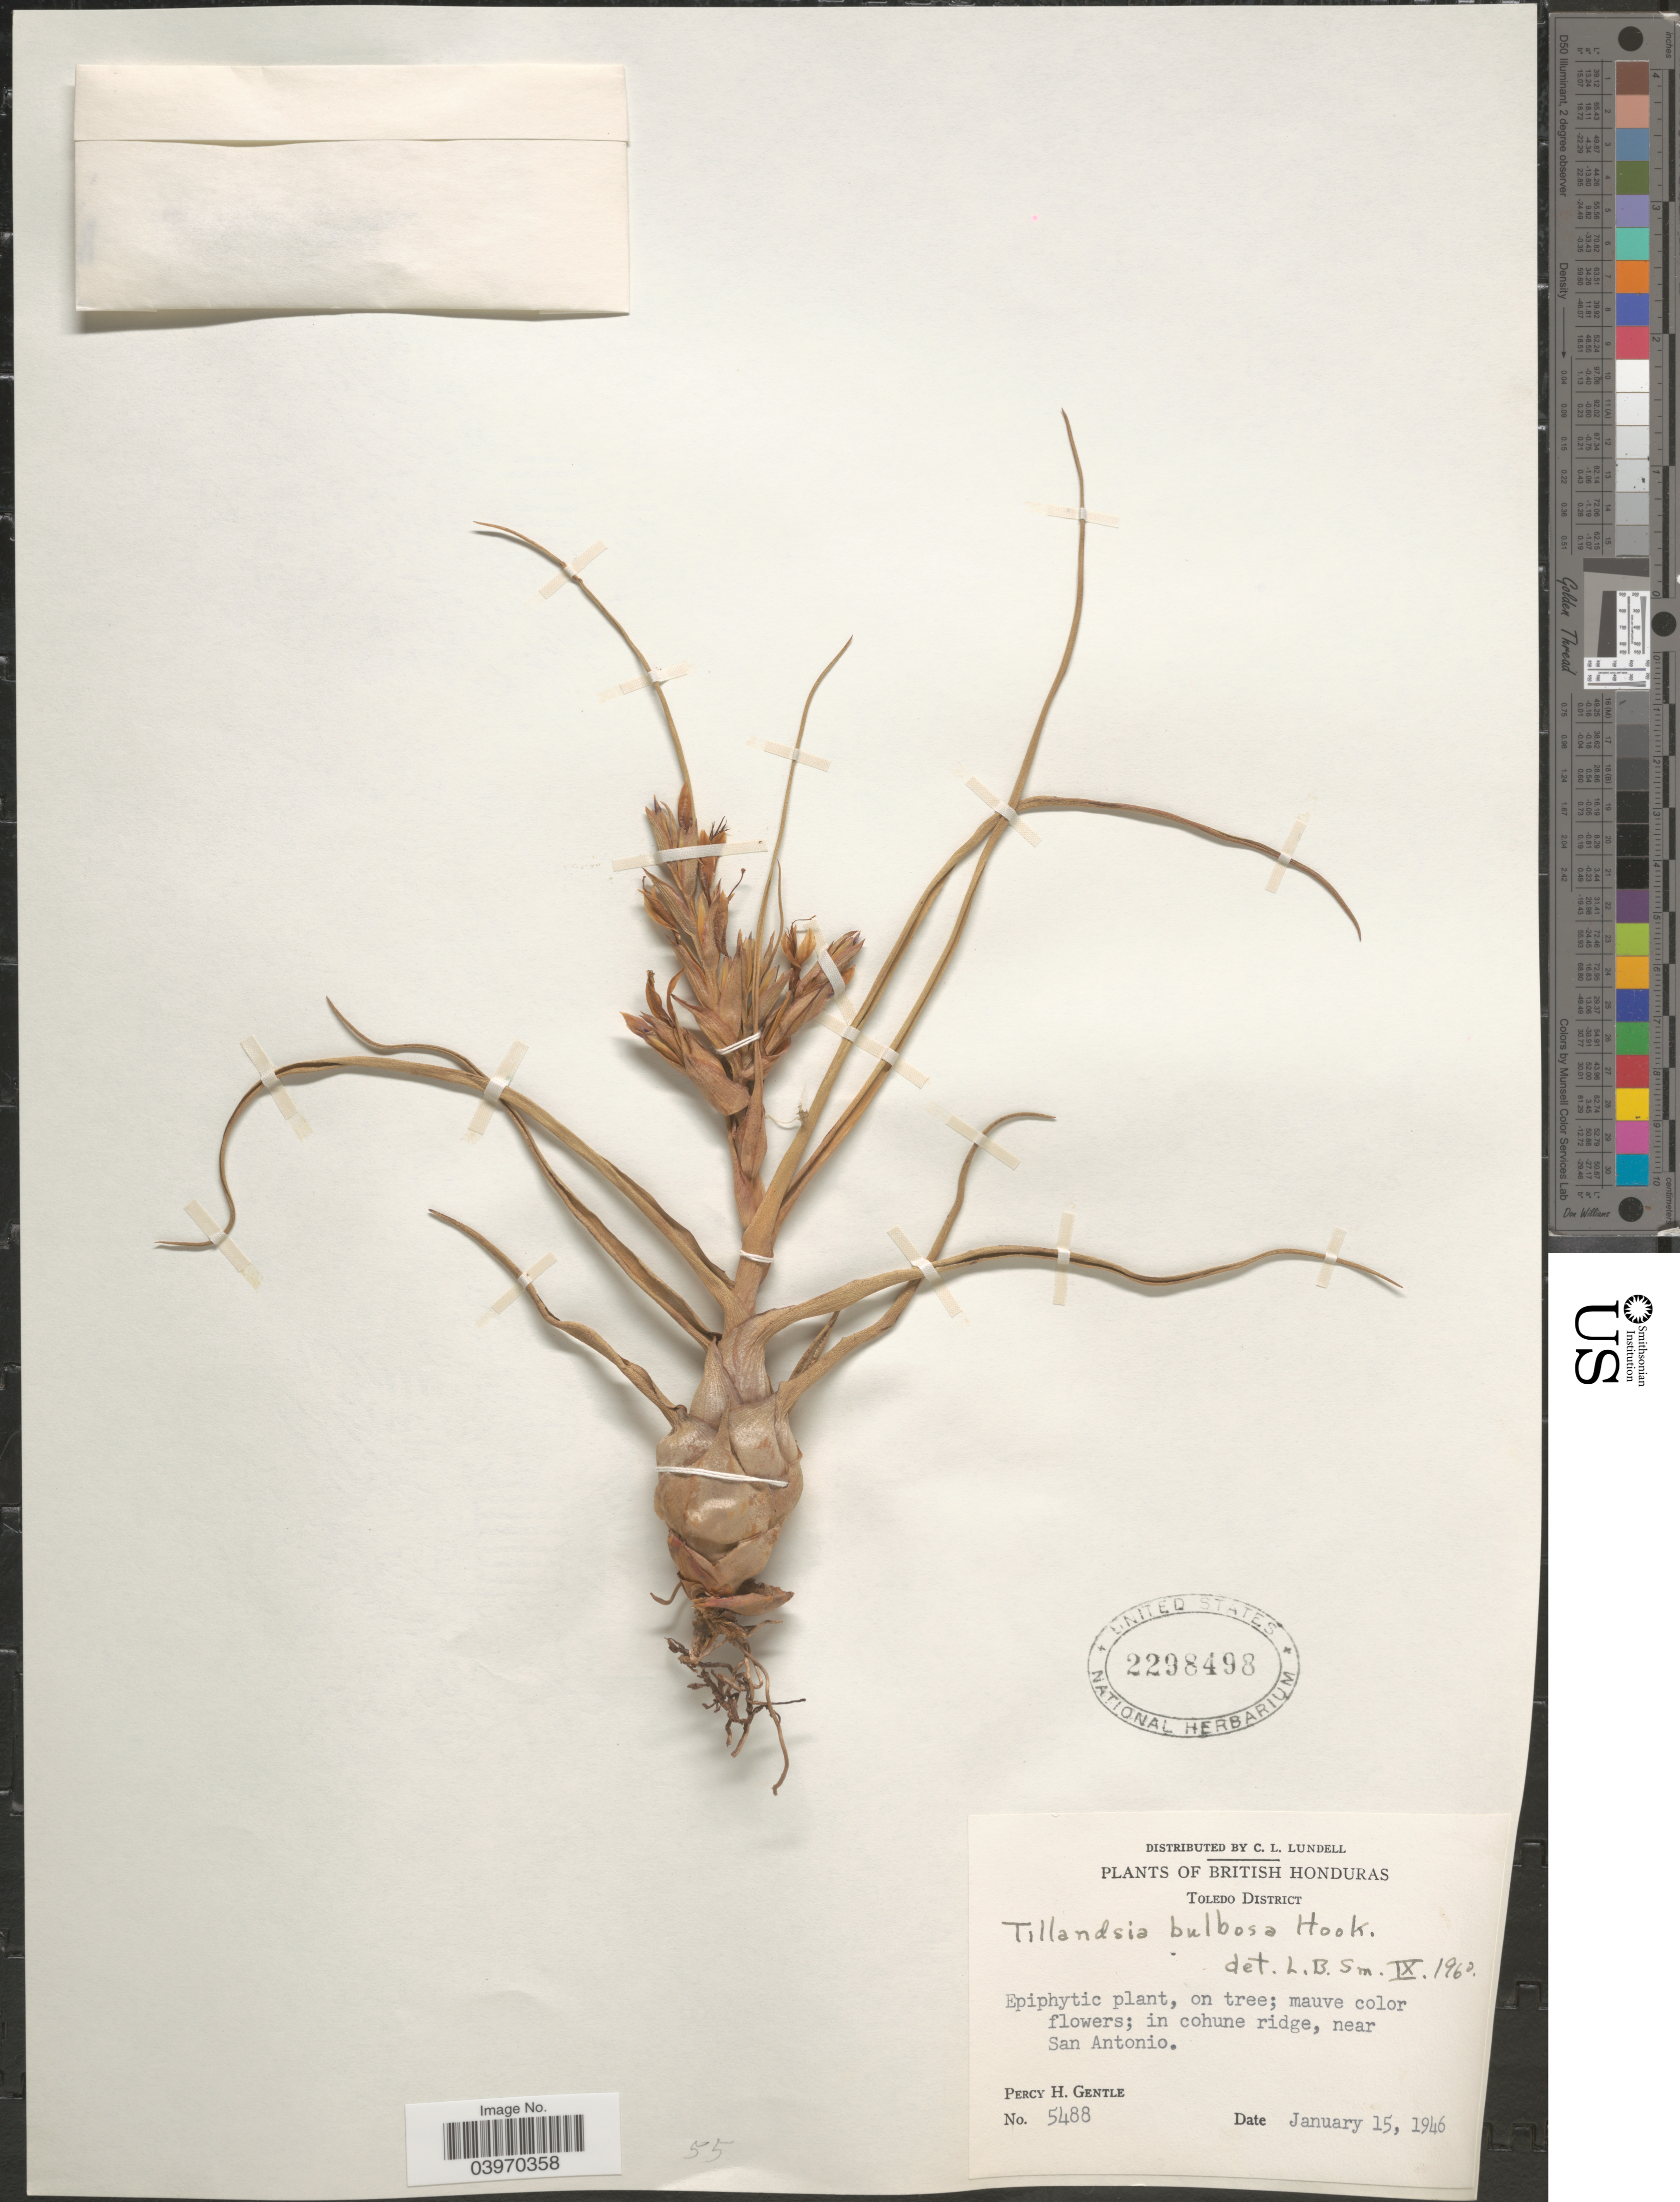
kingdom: Plantae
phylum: Tracheophyta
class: Liliopsida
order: Poales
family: Bromeliaceae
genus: Tillandsia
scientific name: Tillandsia bulbosa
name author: Hook.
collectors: P. H. Gentle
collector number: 5488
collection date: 1946-01-15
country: Belize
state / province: Toledo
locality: British Honduras. Toledo District. In cohune ridge, near San Antonio.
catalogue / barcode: US 2298498